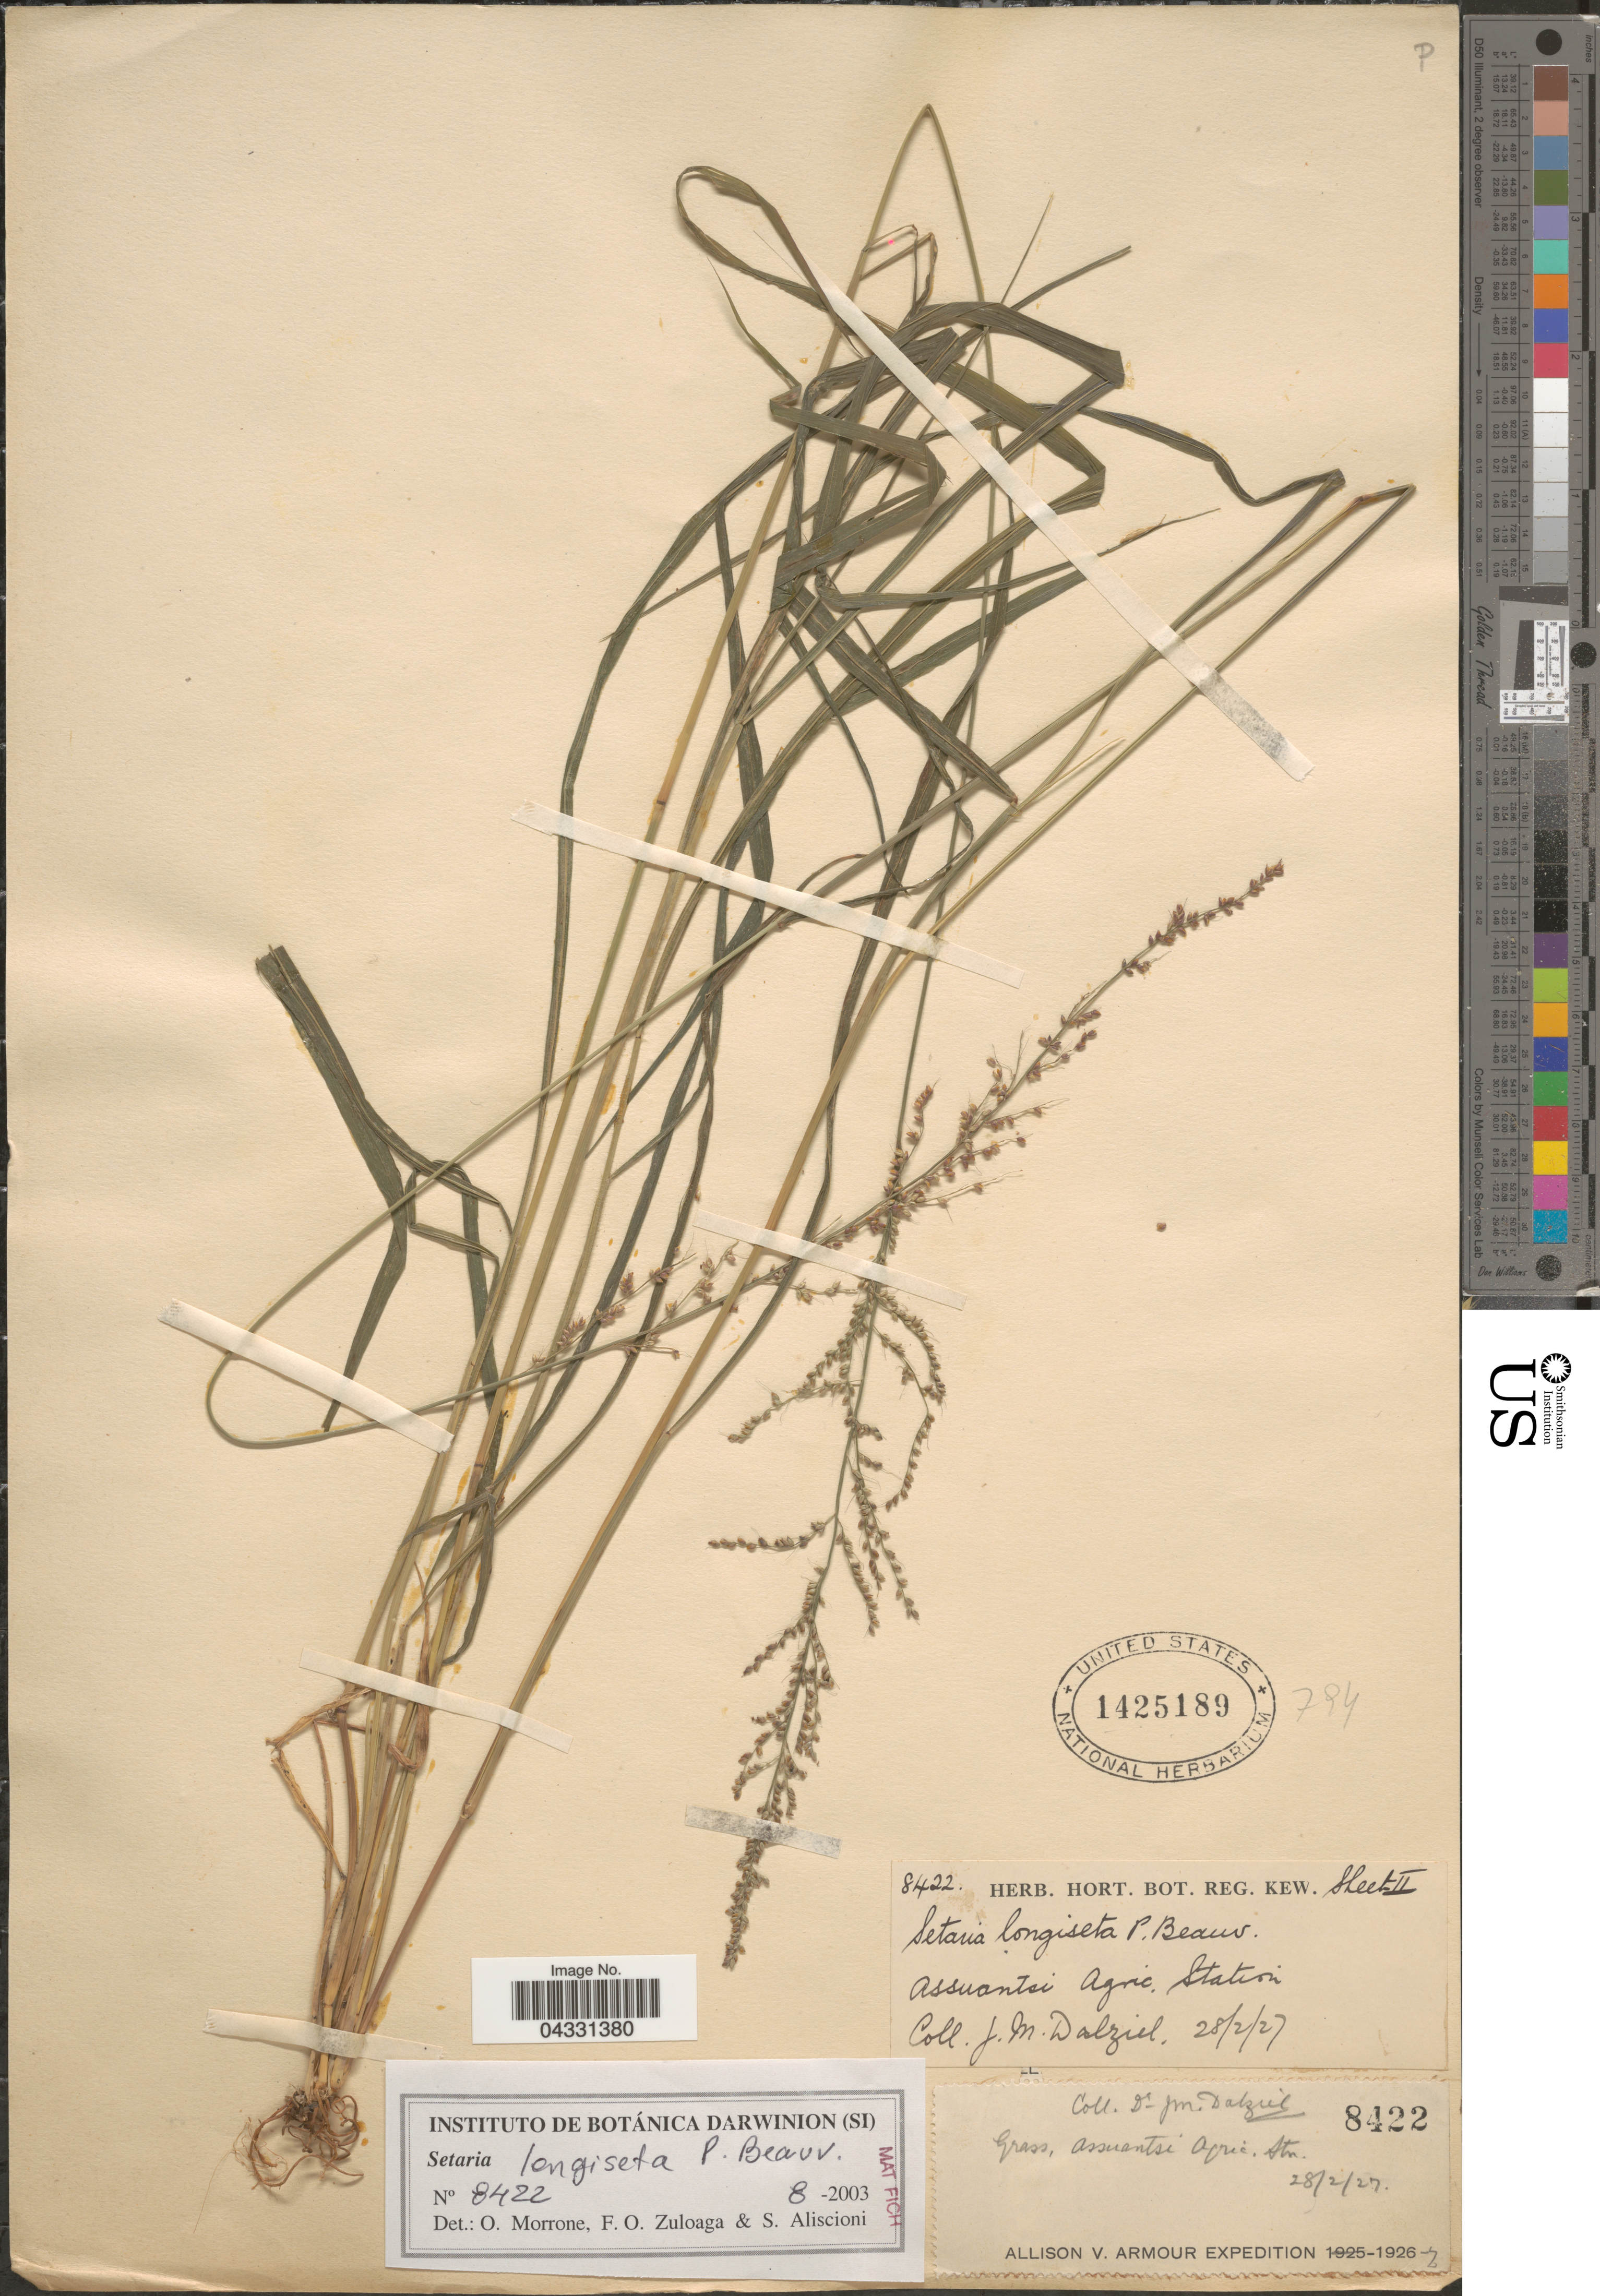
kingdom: Plantae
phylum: Tracheophyta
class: Liliopsida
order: Poales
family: Poaceae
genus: Setaria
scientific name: Setaria longiseta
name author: P. Beauv.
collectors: J. Dalziel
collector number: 8422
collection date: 1927-02-28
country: Ghana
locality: Assuantsi Agric. Station. Allison V. Armour Expedition 1926.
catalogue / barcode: US 1425189